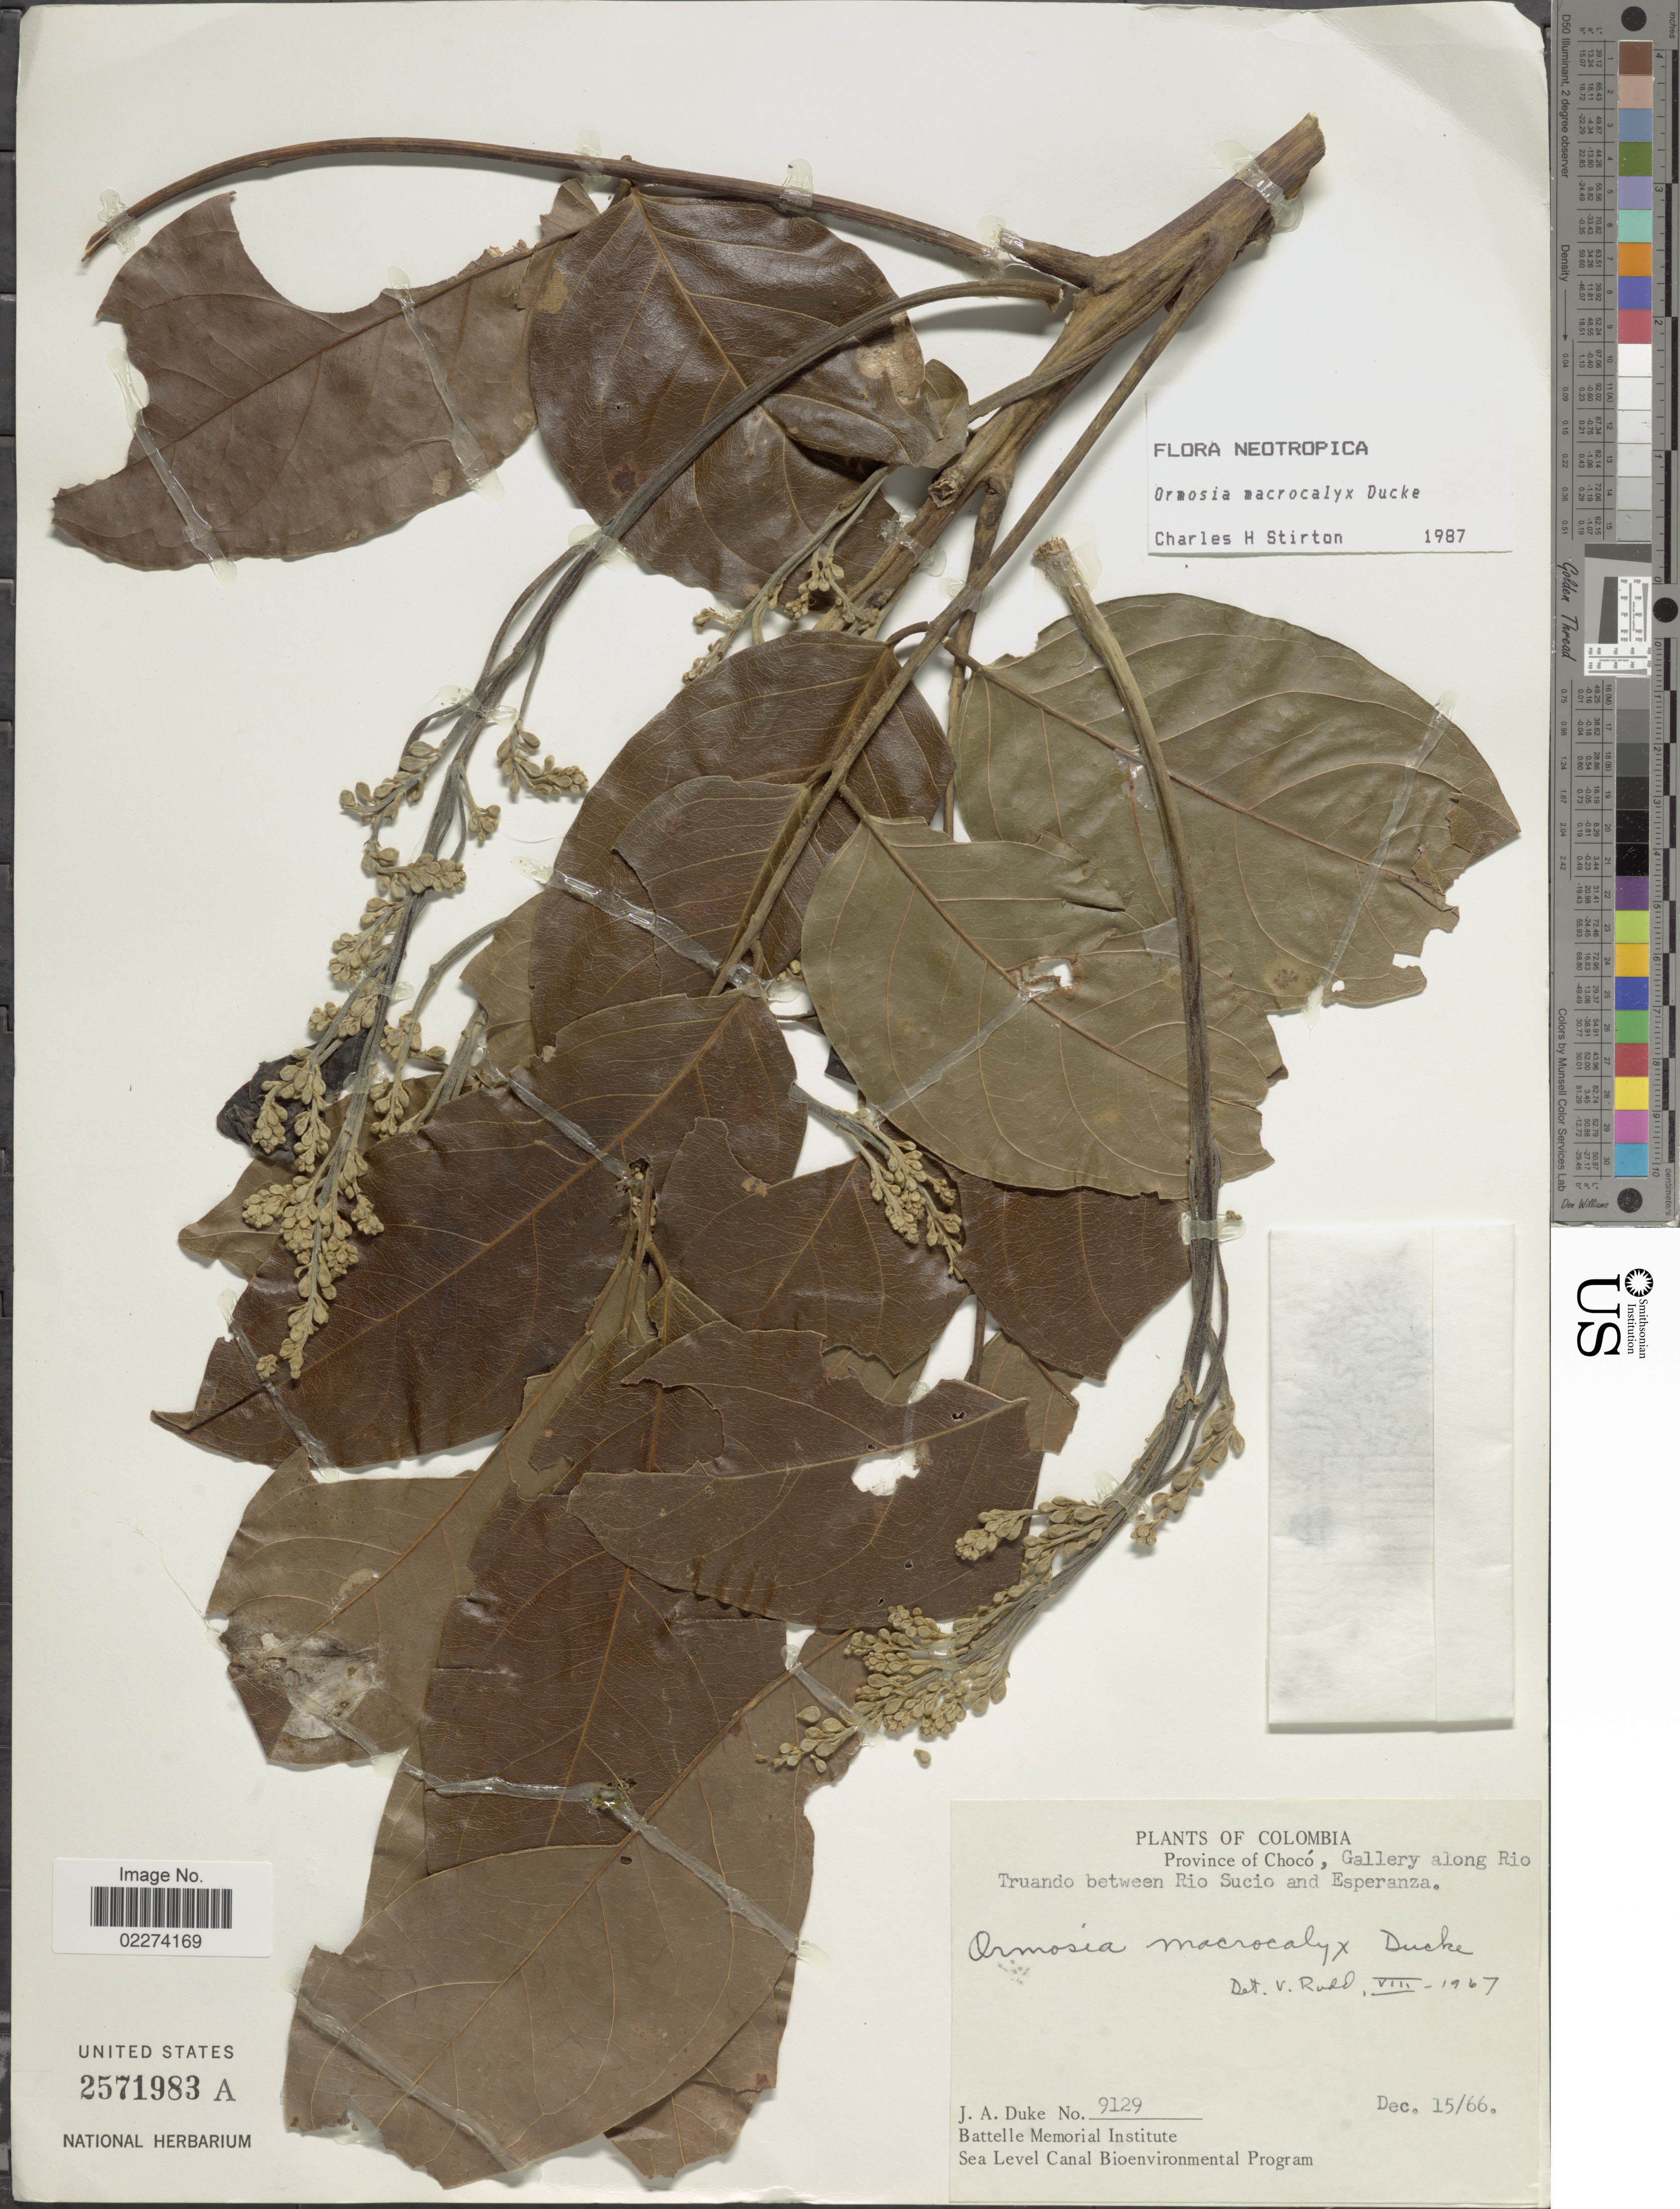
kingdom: Plantae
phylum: Tracheophyta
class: Magnoliopsida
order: Fabales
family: Fabaceae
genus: Ormosia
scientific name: Ormosia macrocalyx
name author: Ducke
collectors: J. A. Duke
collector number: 9129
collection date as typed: Transcribed d/m/y: 15/12/66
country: Colombia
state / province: Chocó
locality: Province of Choco, Gallery along Rio Truando between Rio Sucio and Esperanza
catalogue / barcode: US 2571983A